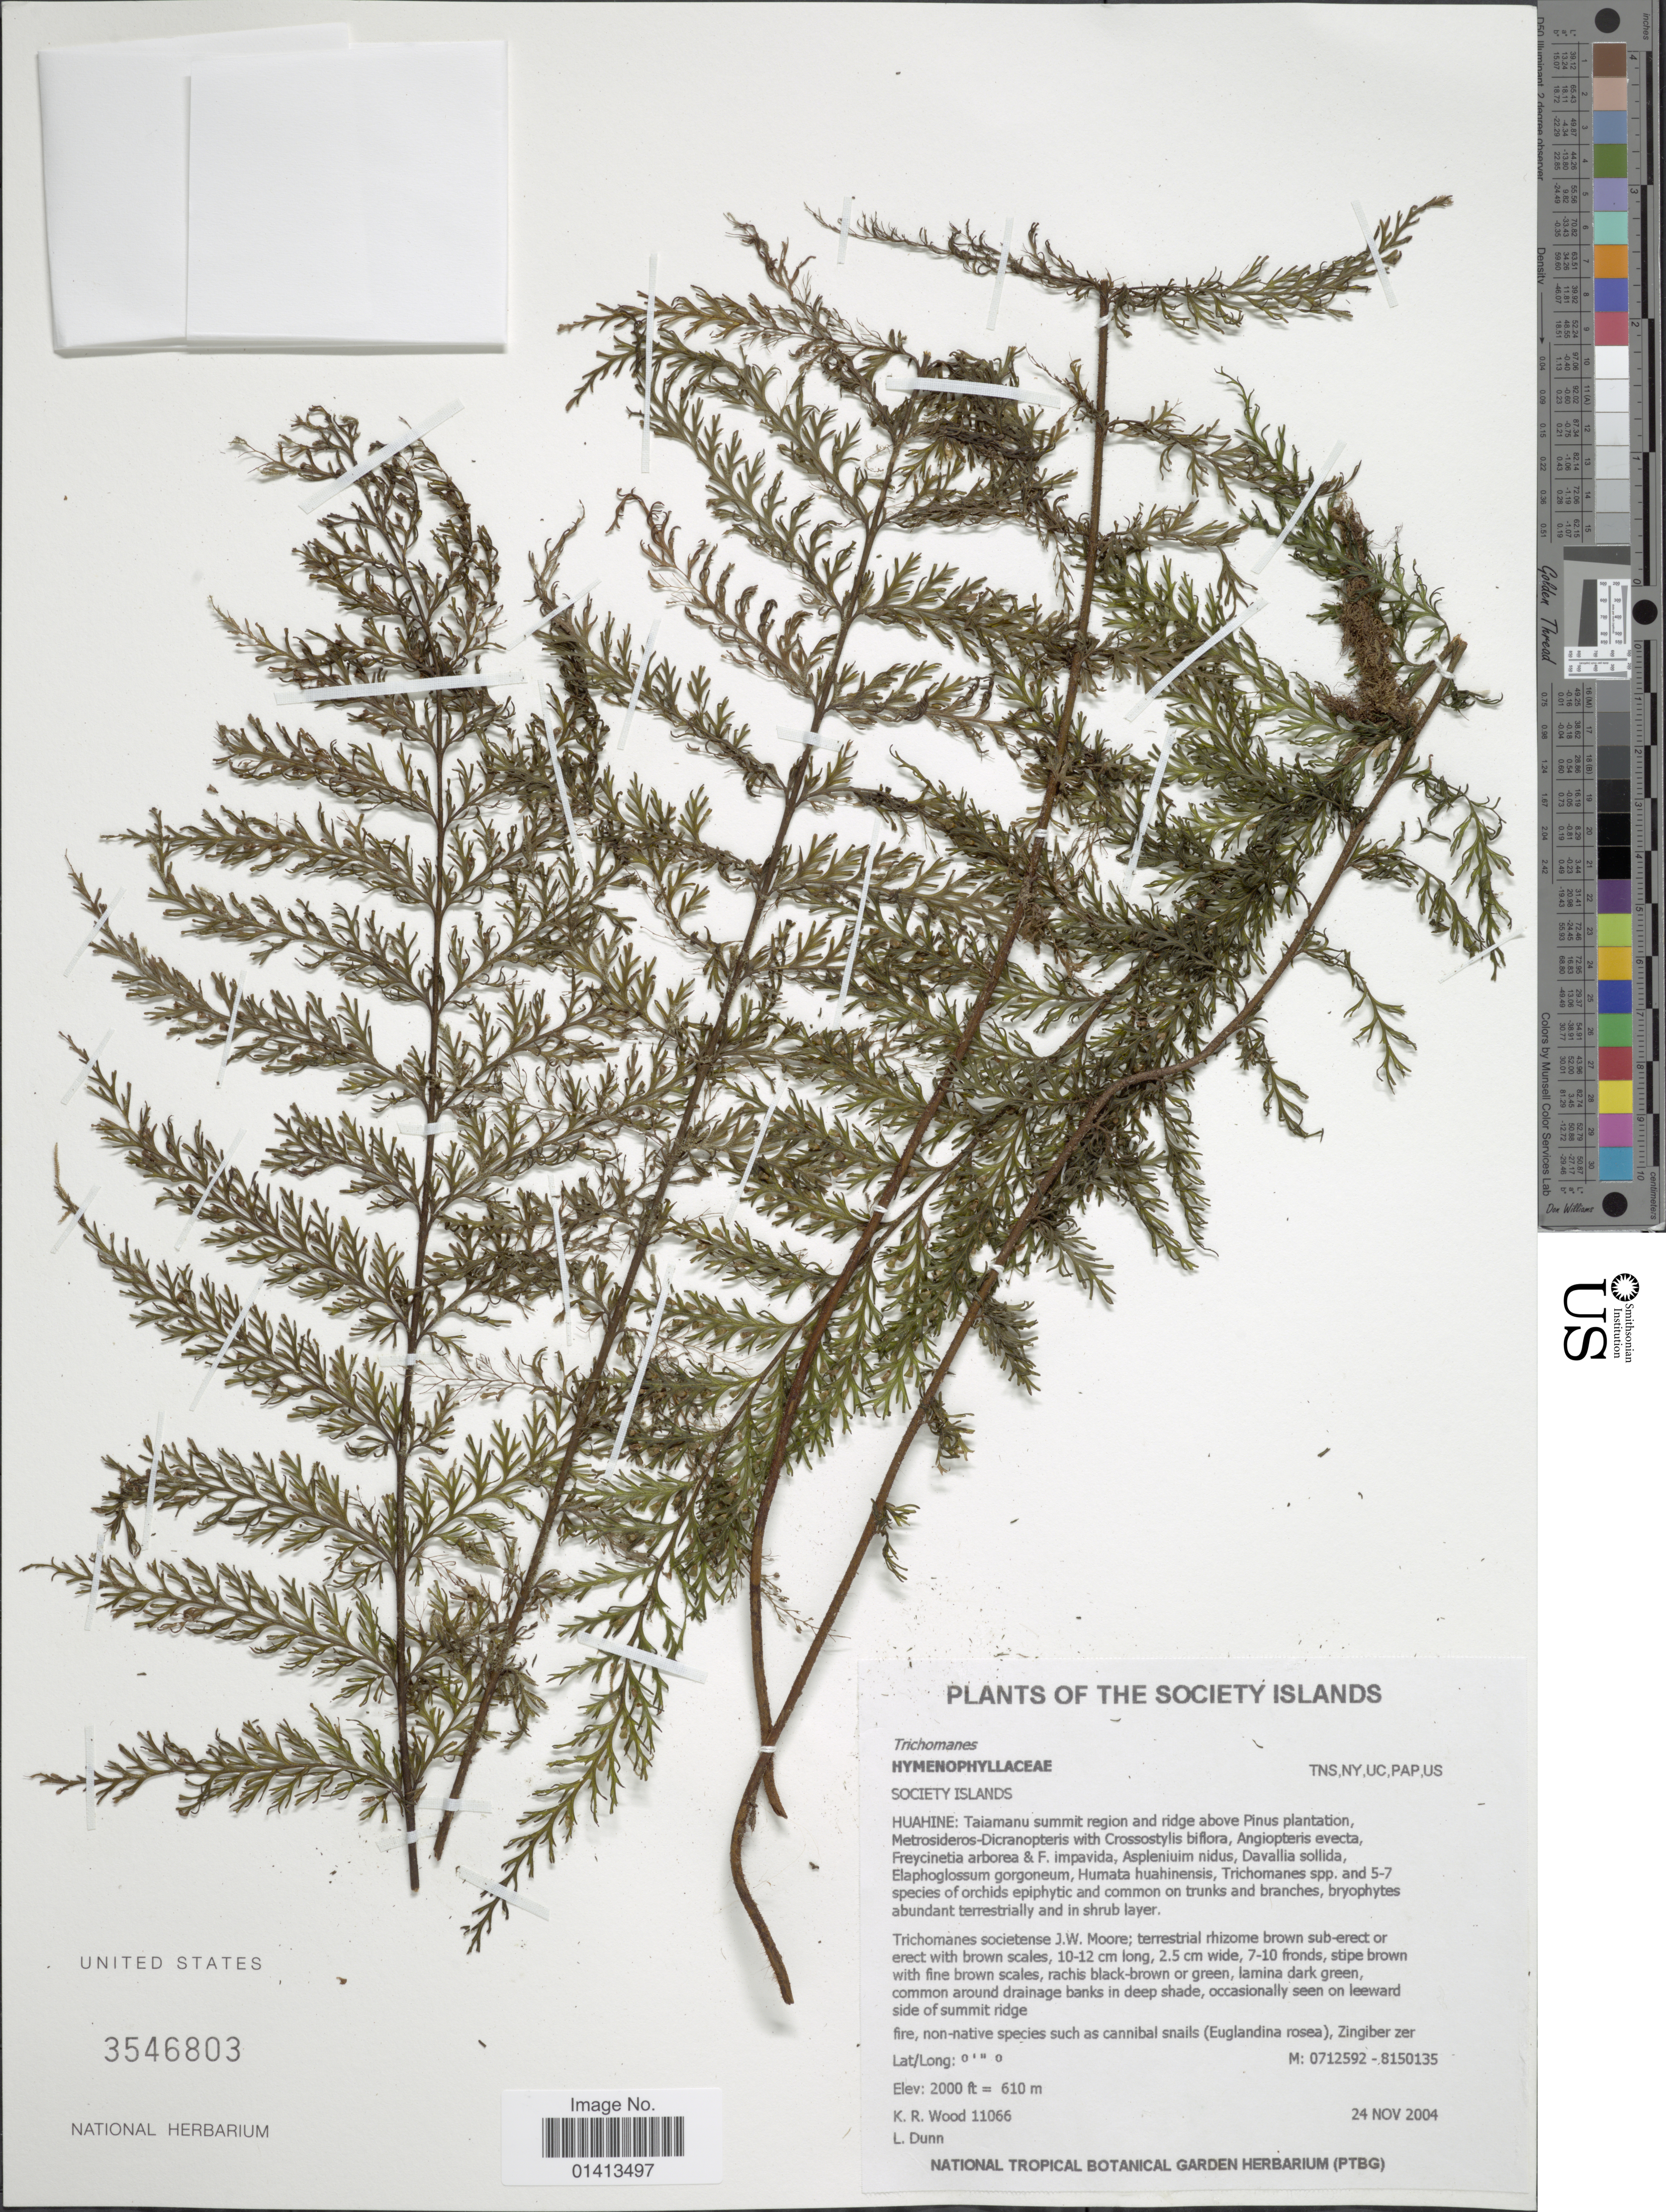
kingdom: Plantae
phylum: Tracheophyta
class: Polypodiopsida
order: Hymenophyllales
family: Hymenophyllaceae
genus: Callistopteris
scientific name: Callistopteris apiifolia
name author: (C. Presl) Copel.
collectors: K. R. Wood & L. Dunn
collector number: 11066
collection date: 2004-11-24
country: French Polynesia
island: Huahine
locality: The Society Islands, Huahine: Taiamanu summit region and ridge above ridge above Pinus plantation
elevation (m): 610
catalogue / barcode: US 3546803